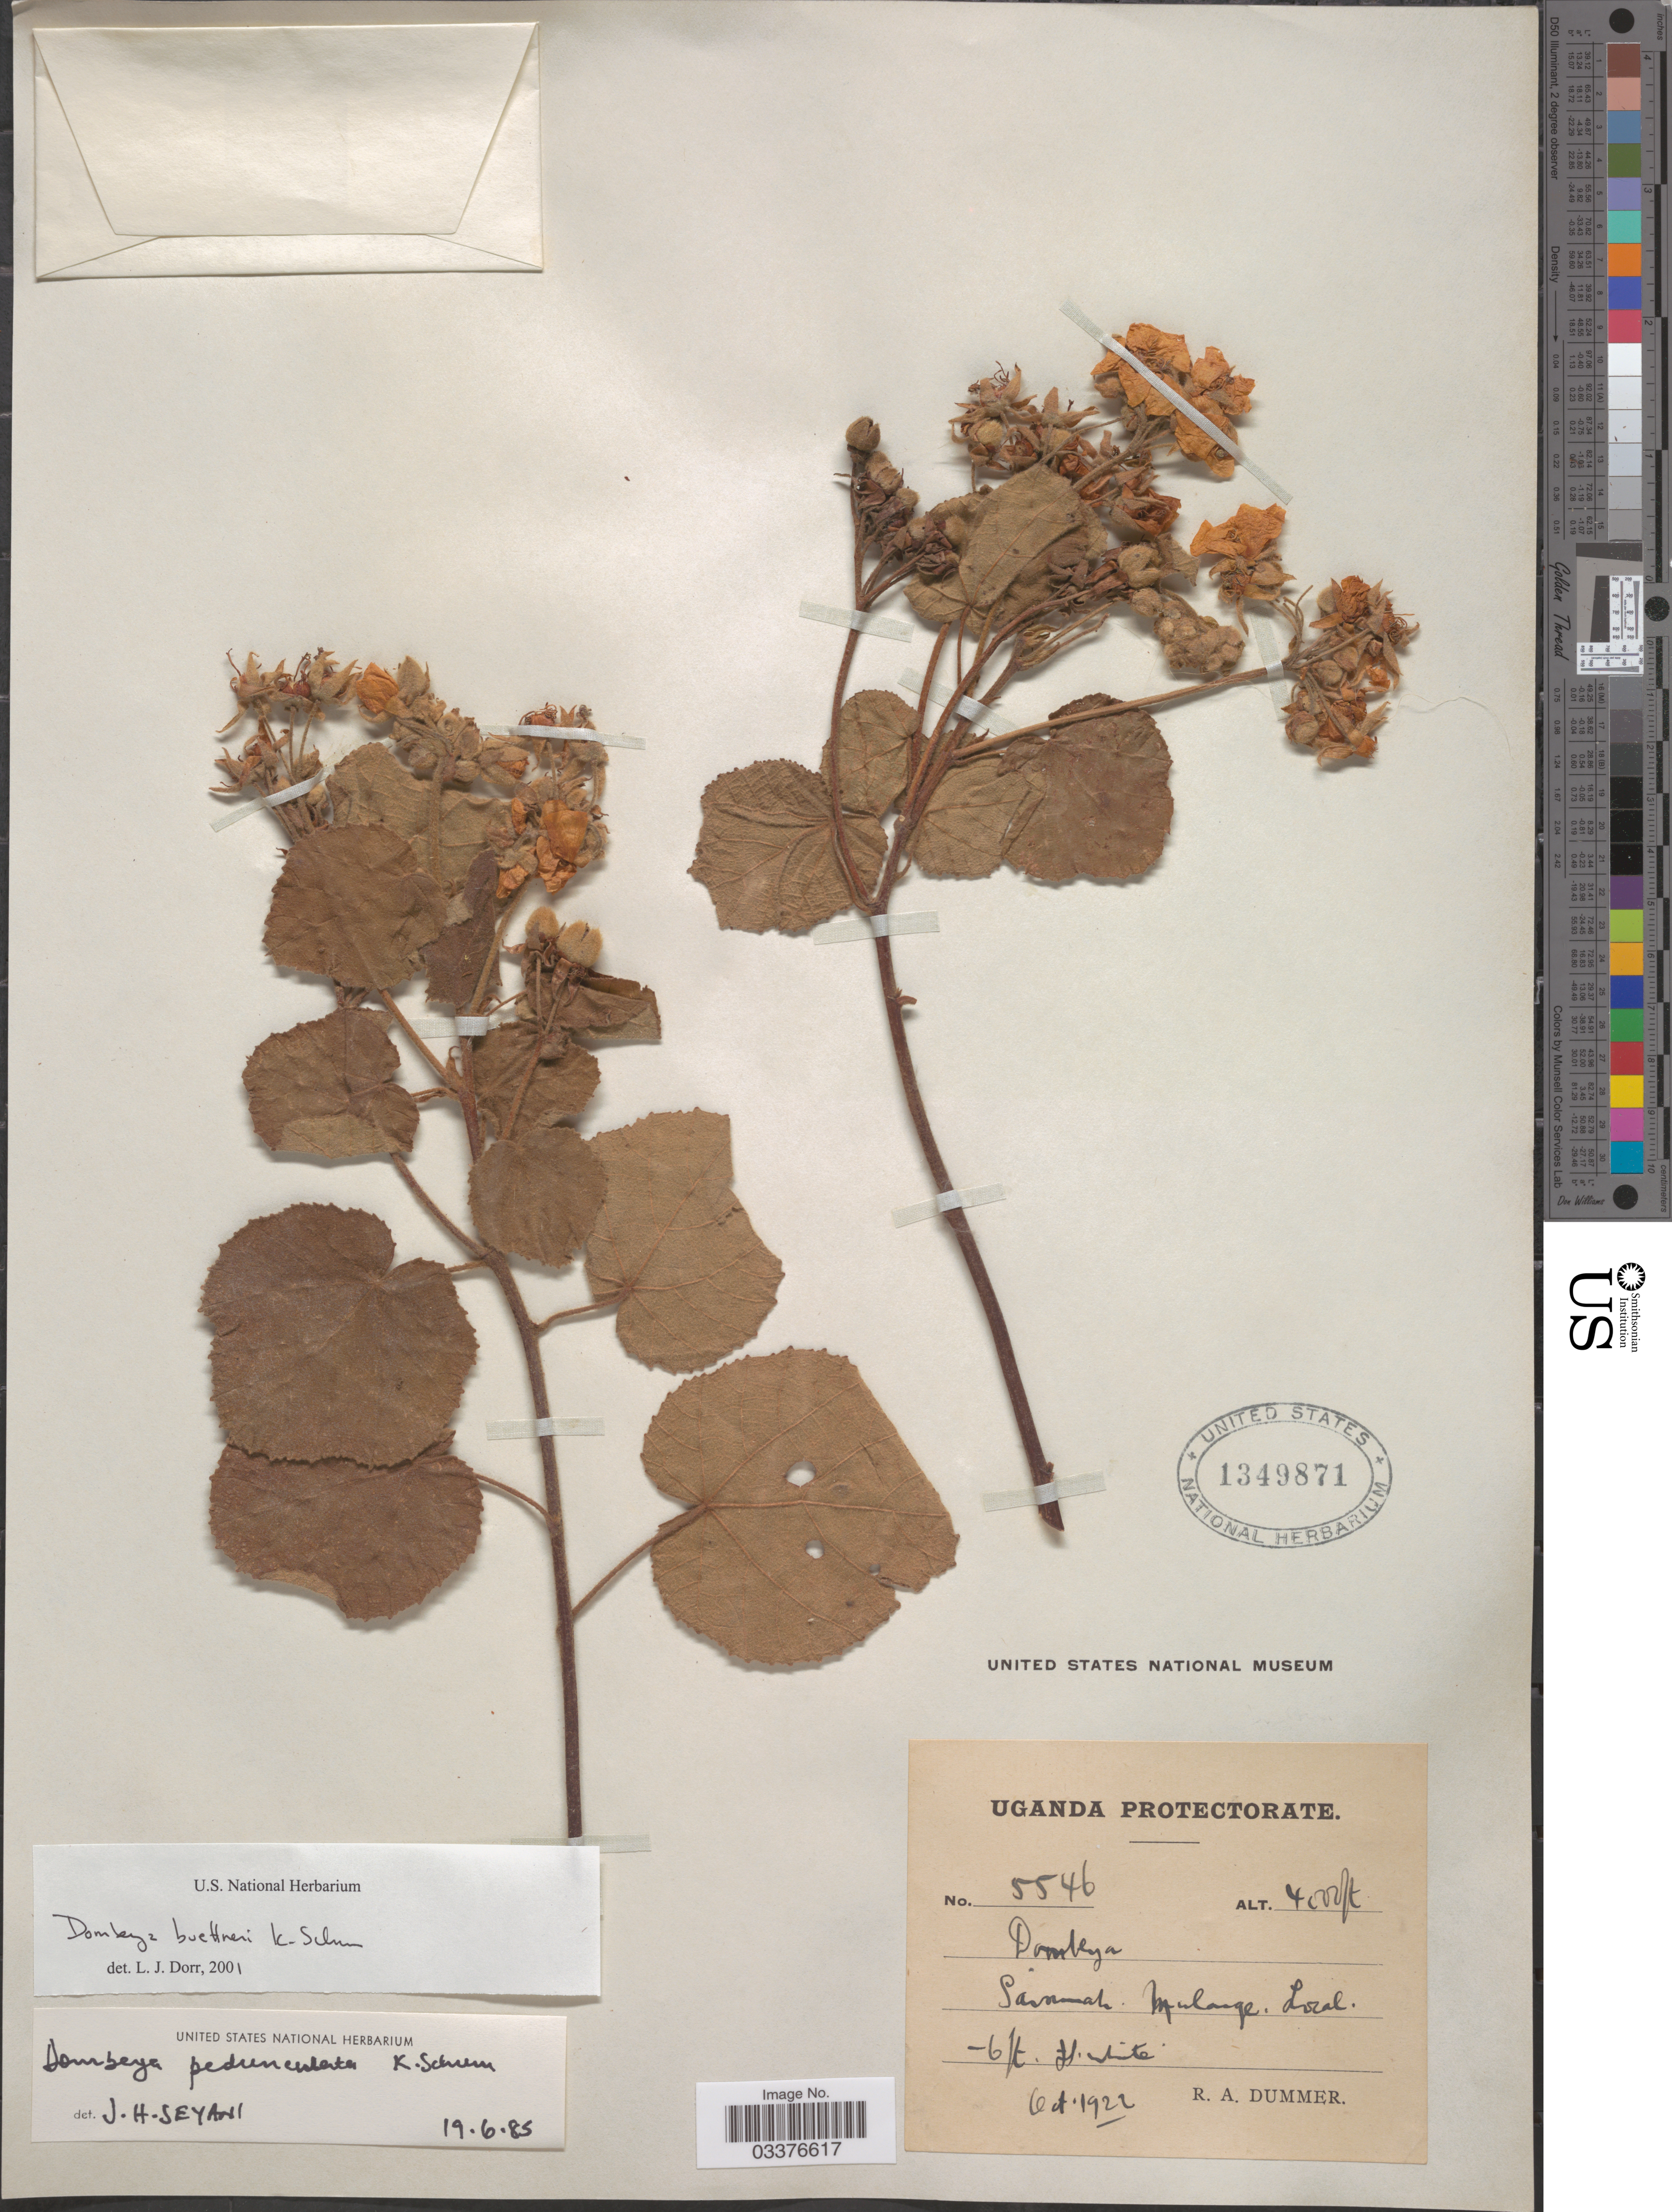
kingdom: Plantae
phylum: Tracheophyta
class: Magnoliopsida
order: Malvales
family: Malvaceae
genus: Dombeya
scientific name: Dombeya buettneri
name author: K. Schum.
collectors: R. Dümmer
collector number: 5546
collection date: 1922-10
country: Uganda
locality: Uganda Protectorate. Savannah Mulange.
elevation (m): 1219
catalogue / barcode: US 1349871